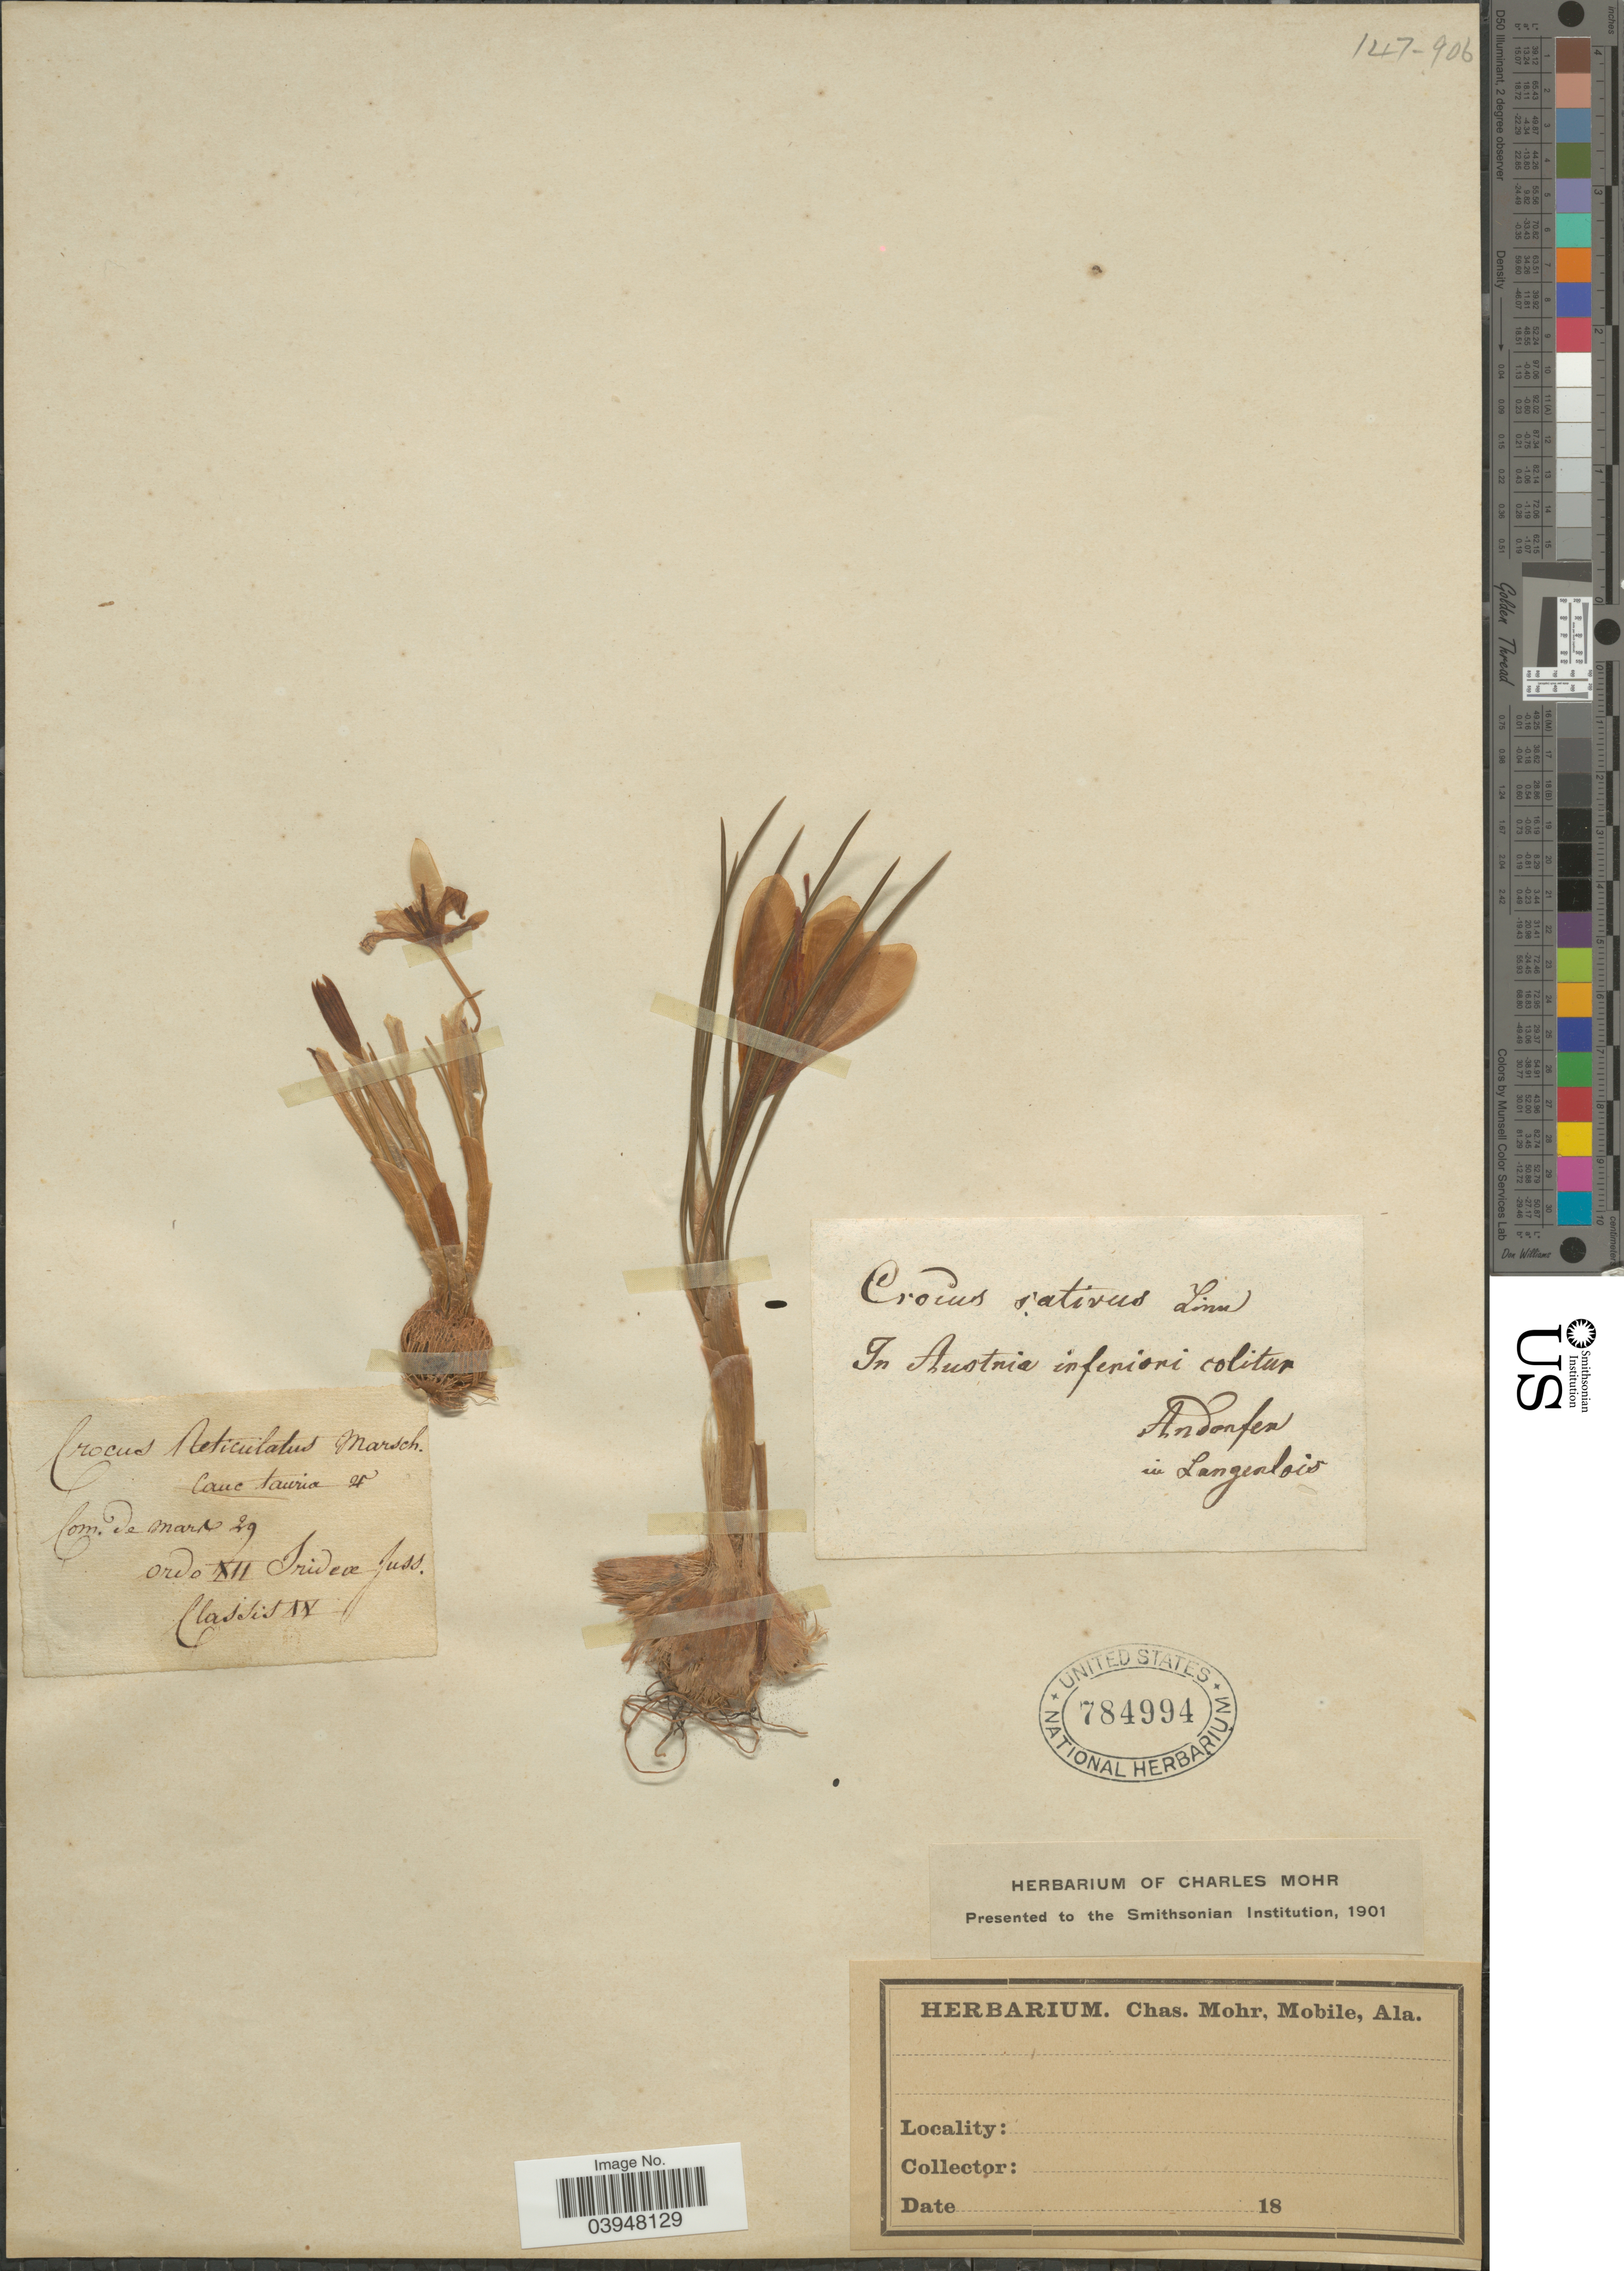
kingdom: Plantae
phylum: Tracheophyta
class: Liliopsida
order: Asparagales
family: Iridaceae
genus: Crocus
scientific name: Crocus sativus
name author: Mill.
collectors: -. Andorfer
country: Austria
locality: In Austria inferiori collibus.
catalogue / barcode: US 784994